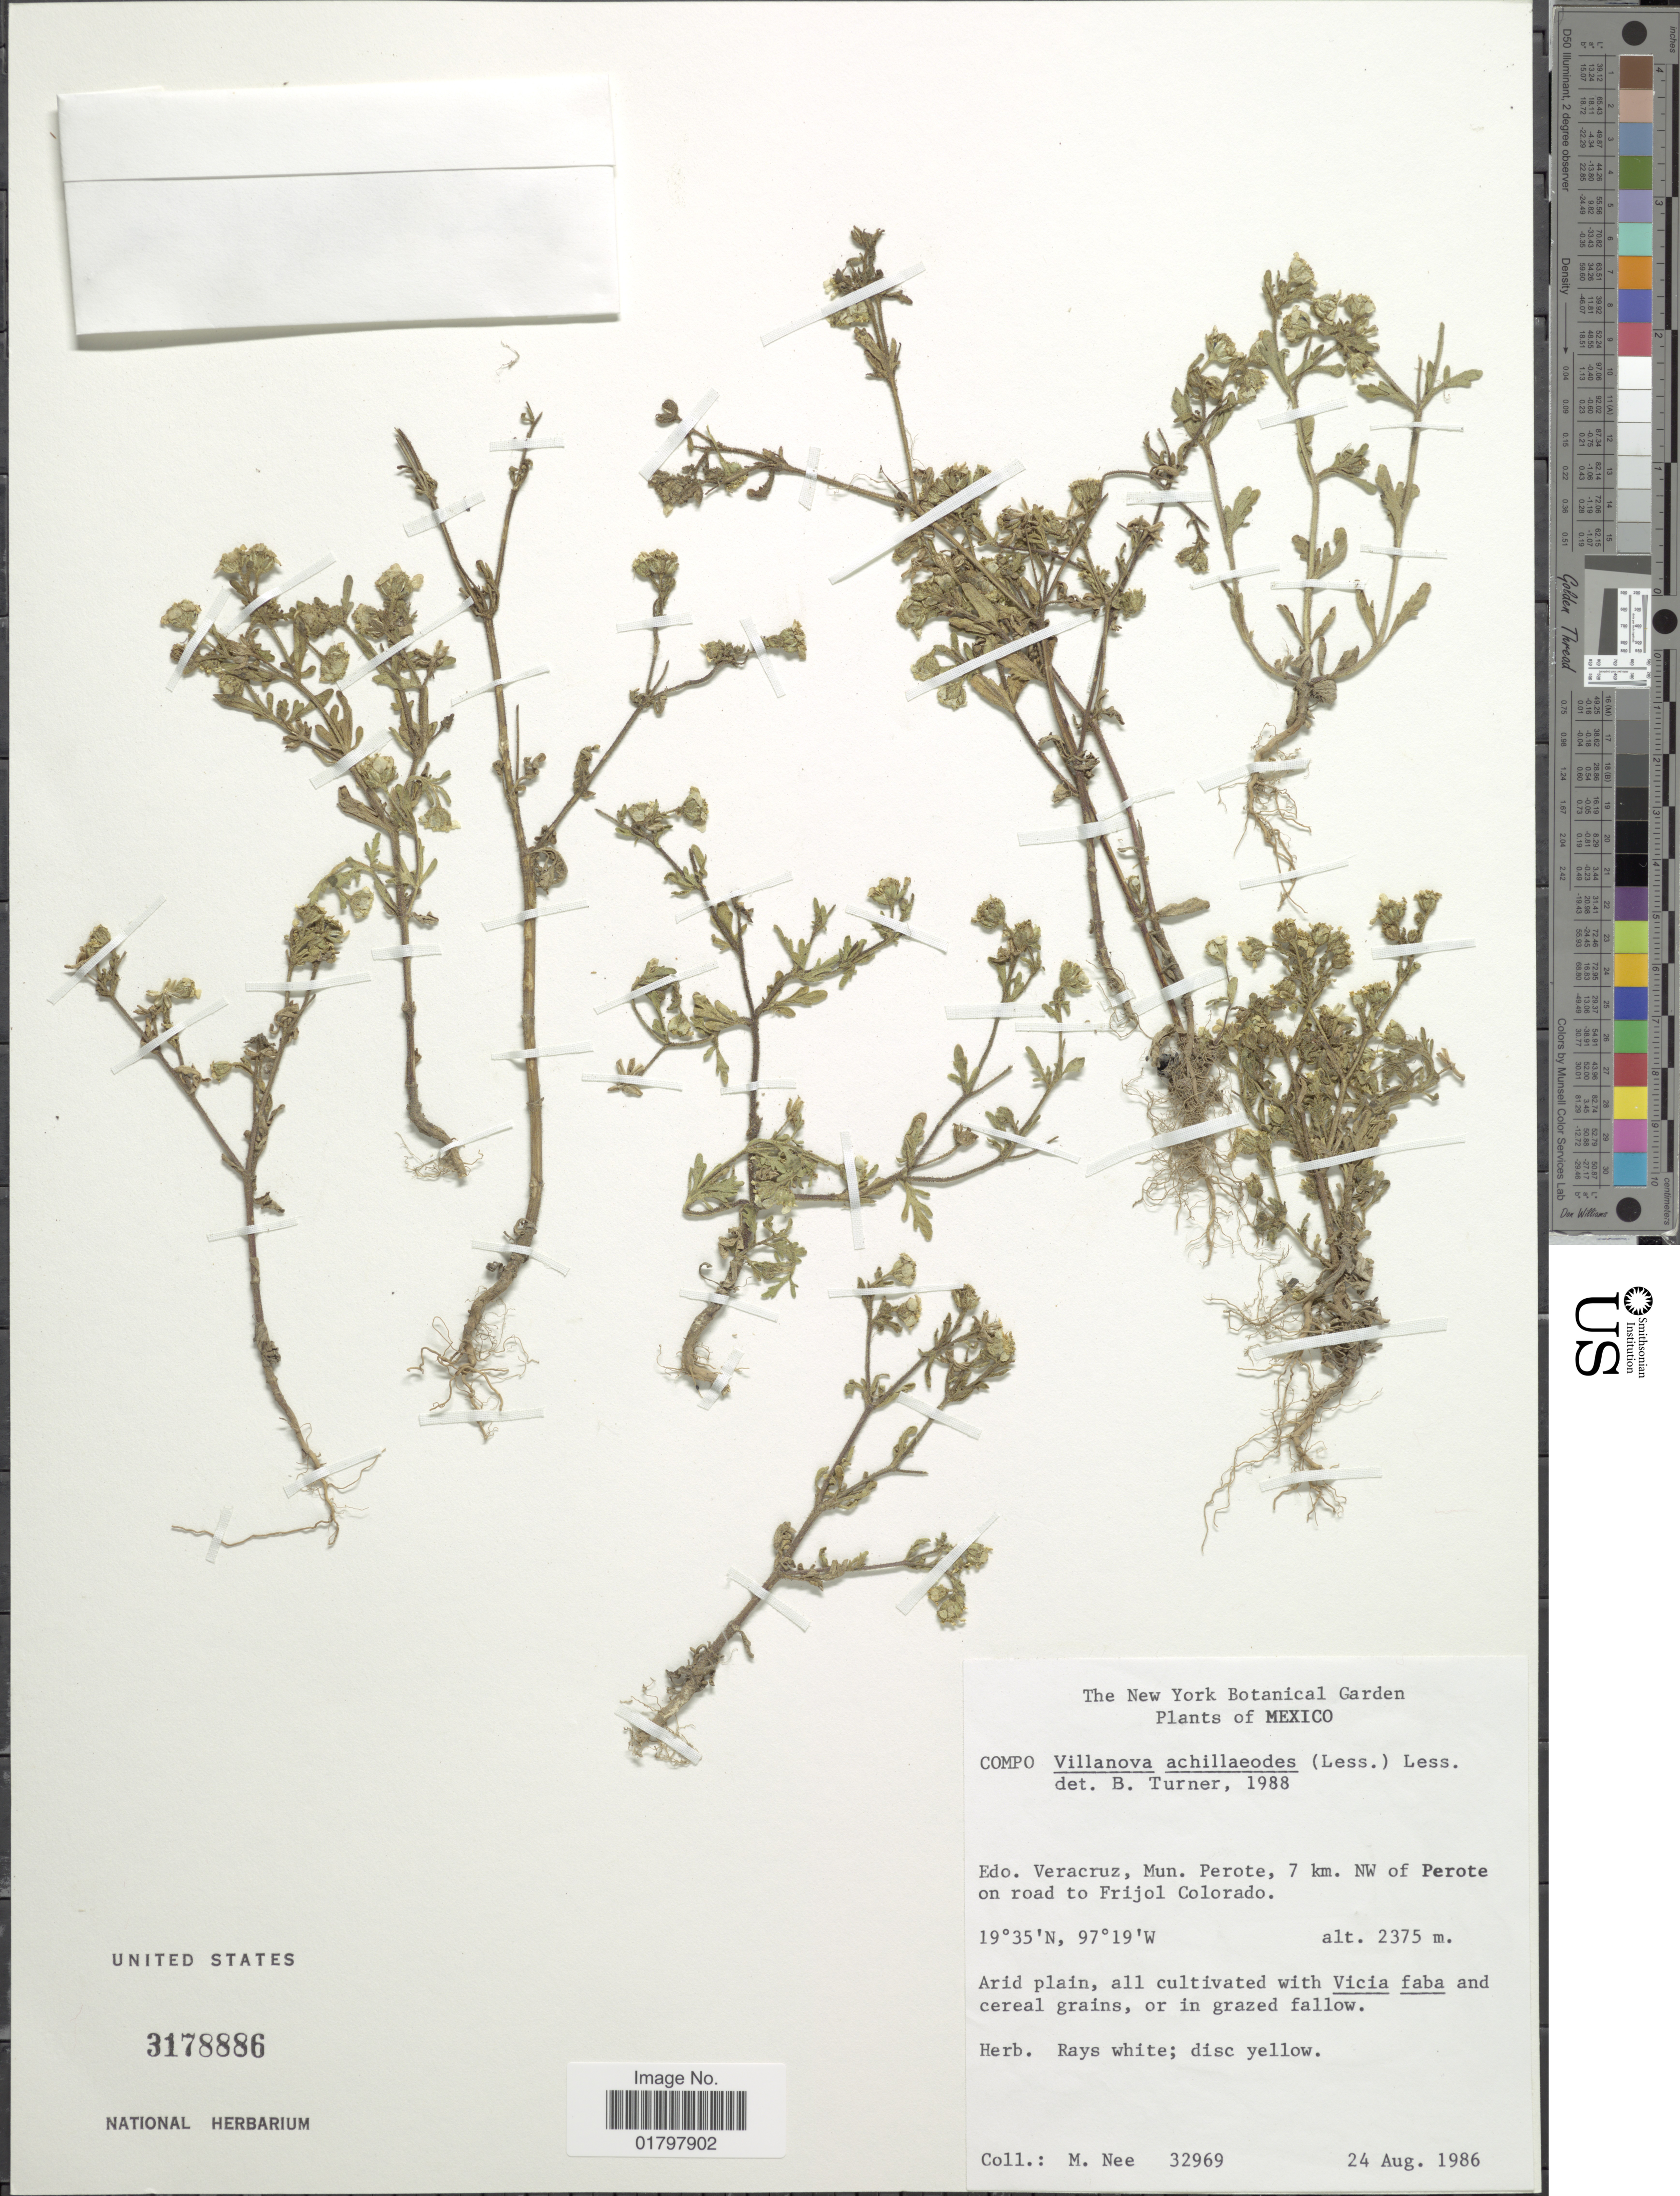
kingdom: Plantae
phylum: Tracheophyta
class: Magnoliopsida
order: Asterales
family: Asteraceae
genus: Vasquesia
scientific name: Vasquesia achillaeoides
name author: Less.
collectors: M. Nee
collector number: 32969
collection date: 1986-08-24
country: Mexico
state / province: Veracruz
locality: Edo. Veracruz, Mun. Perote, 7 km. NW of Perote on road to Frijol Colorado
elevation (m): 2375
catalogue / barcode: US 3178886